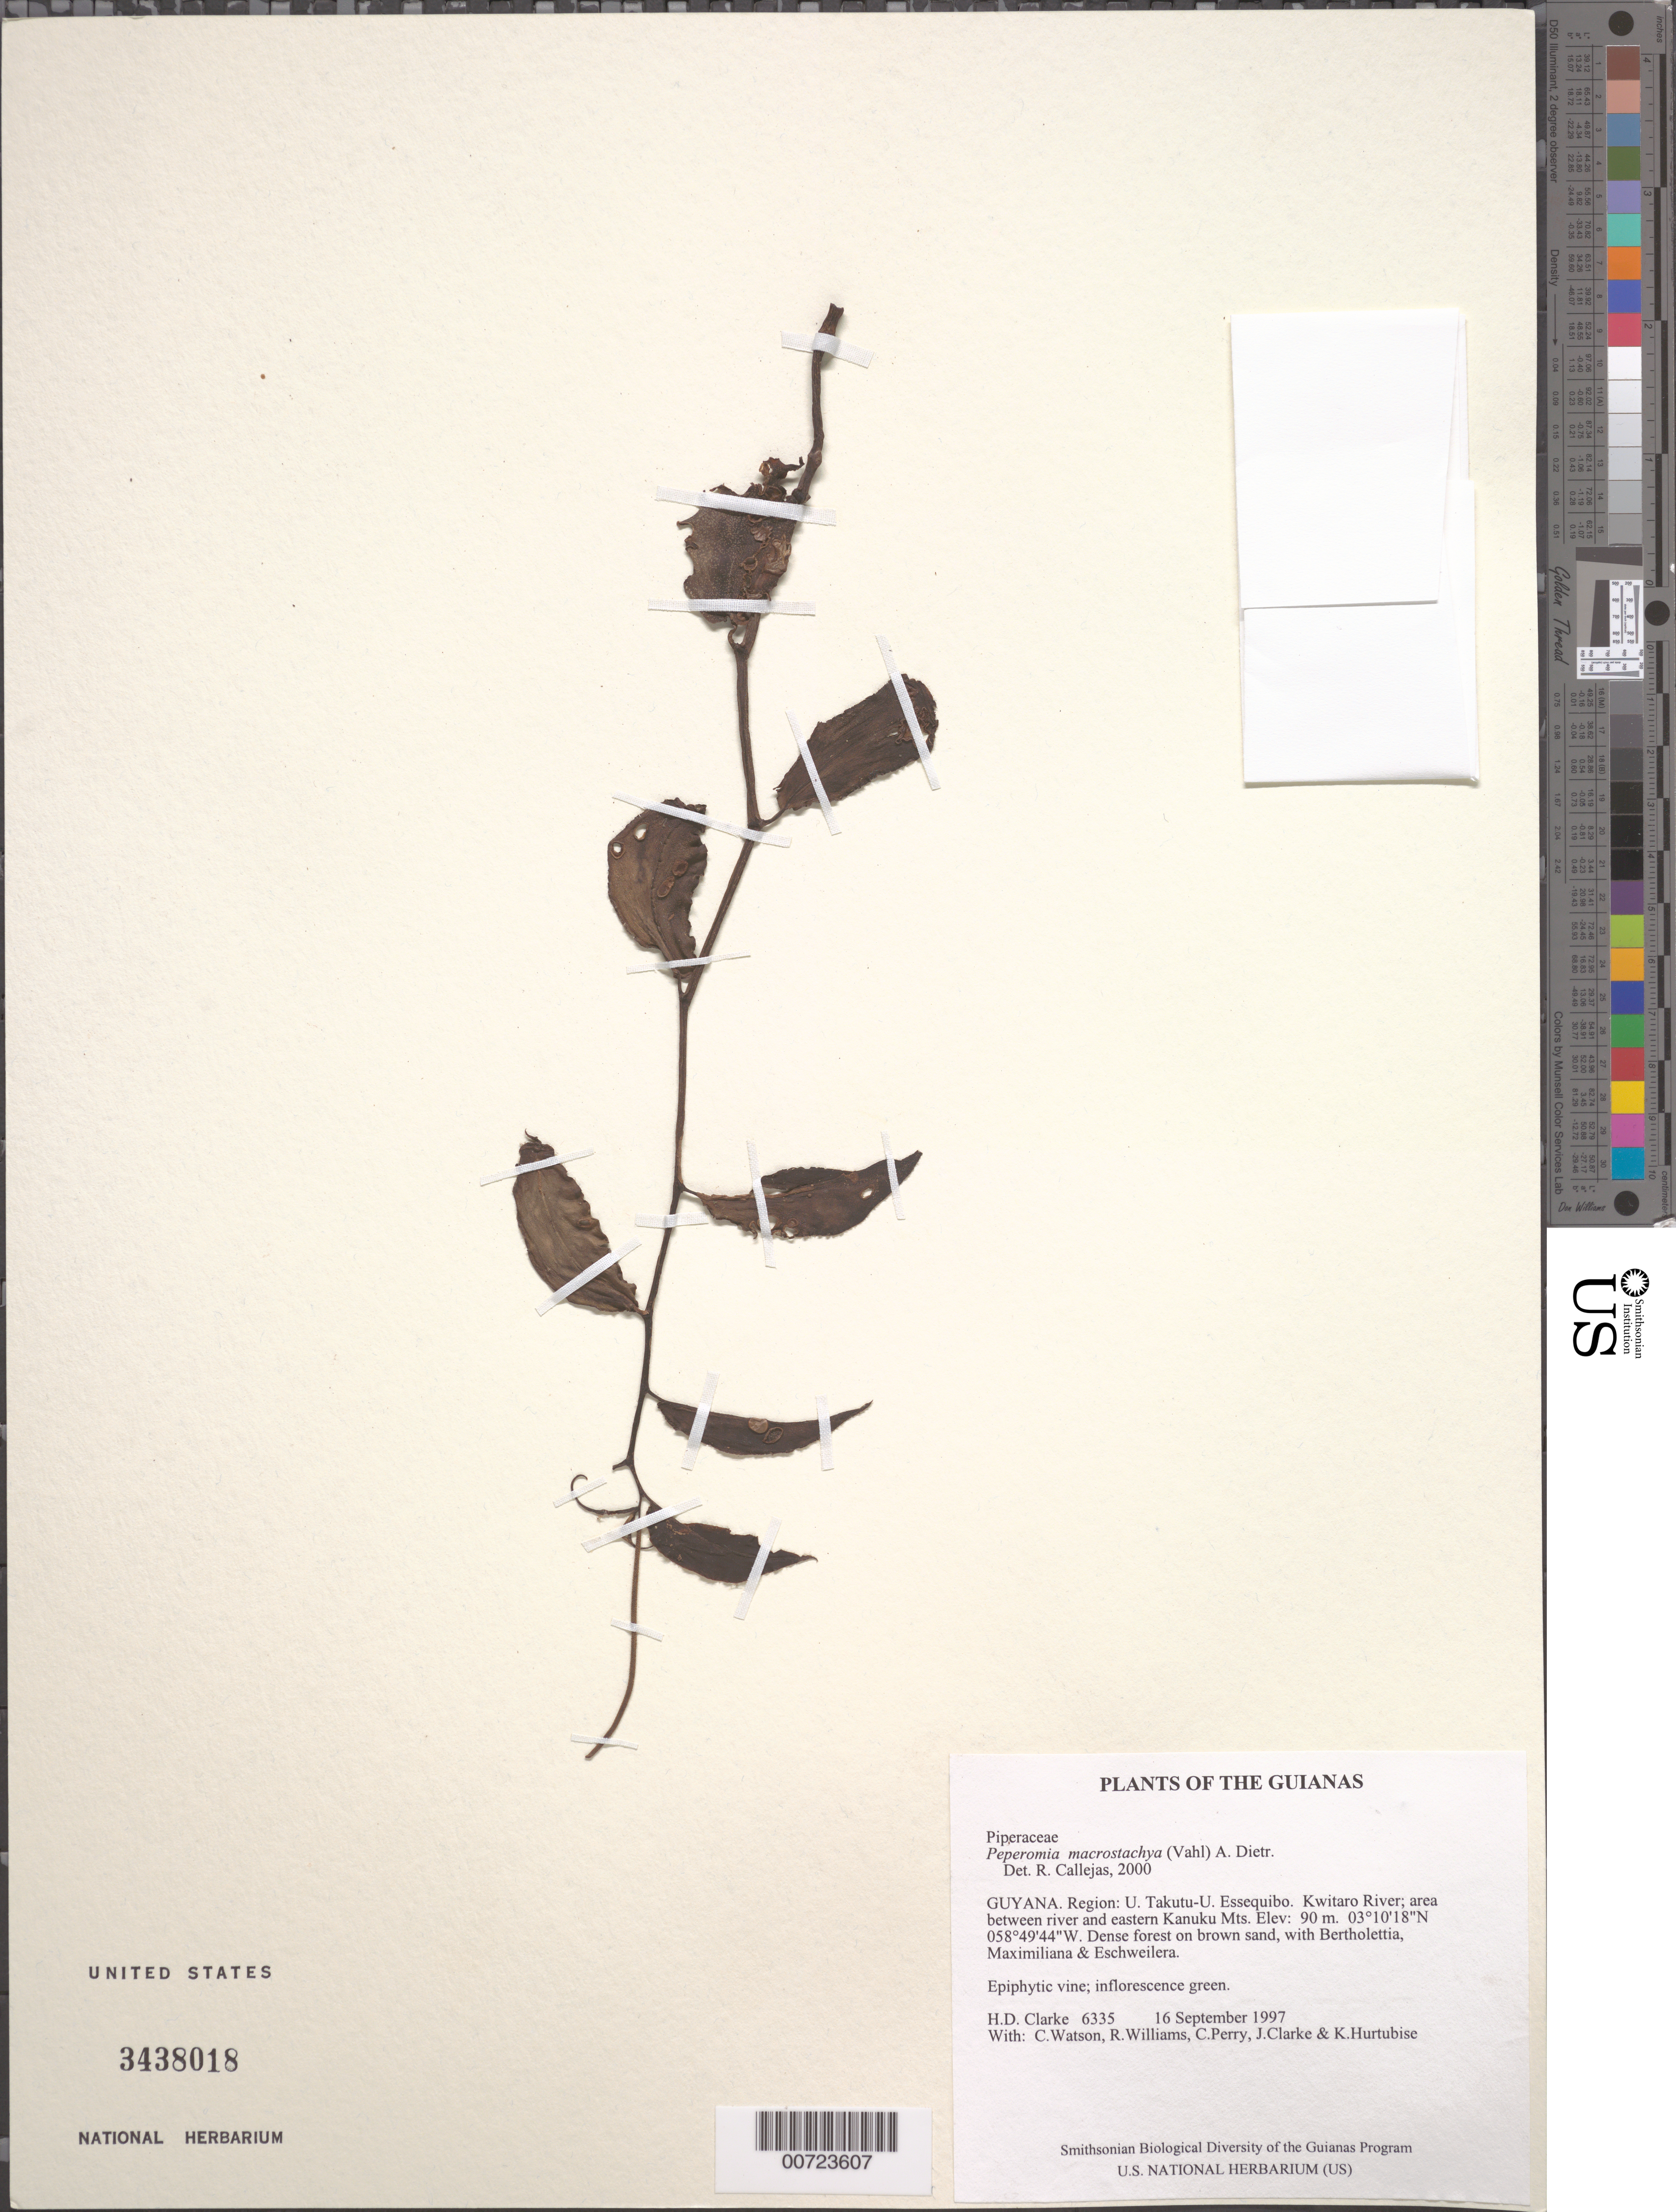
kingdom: Plantae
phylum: Tracheophyta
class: Magnoliopsida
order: Piperales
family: Piperaceae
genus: Peperomia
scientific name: Peperomia macrostachya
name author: (Vahl) A. Dietr.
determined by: Callejas, Ricardo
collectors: H. D. Clarke, C. Watson, R. Williams, C. Perry, J. Clarke & K. Hurtubise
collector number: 6335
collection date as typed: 16 September 1997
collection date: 1997-09-16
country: Guyana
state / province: U. Takutu-U. Essequibo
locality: Kwitaro River; area between river and eastern Kanuku Mts.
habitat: Dense forest on brown sand, with Bertholettia, Maximiliana & Eschweilera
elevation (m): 90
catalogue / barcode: US 3438018